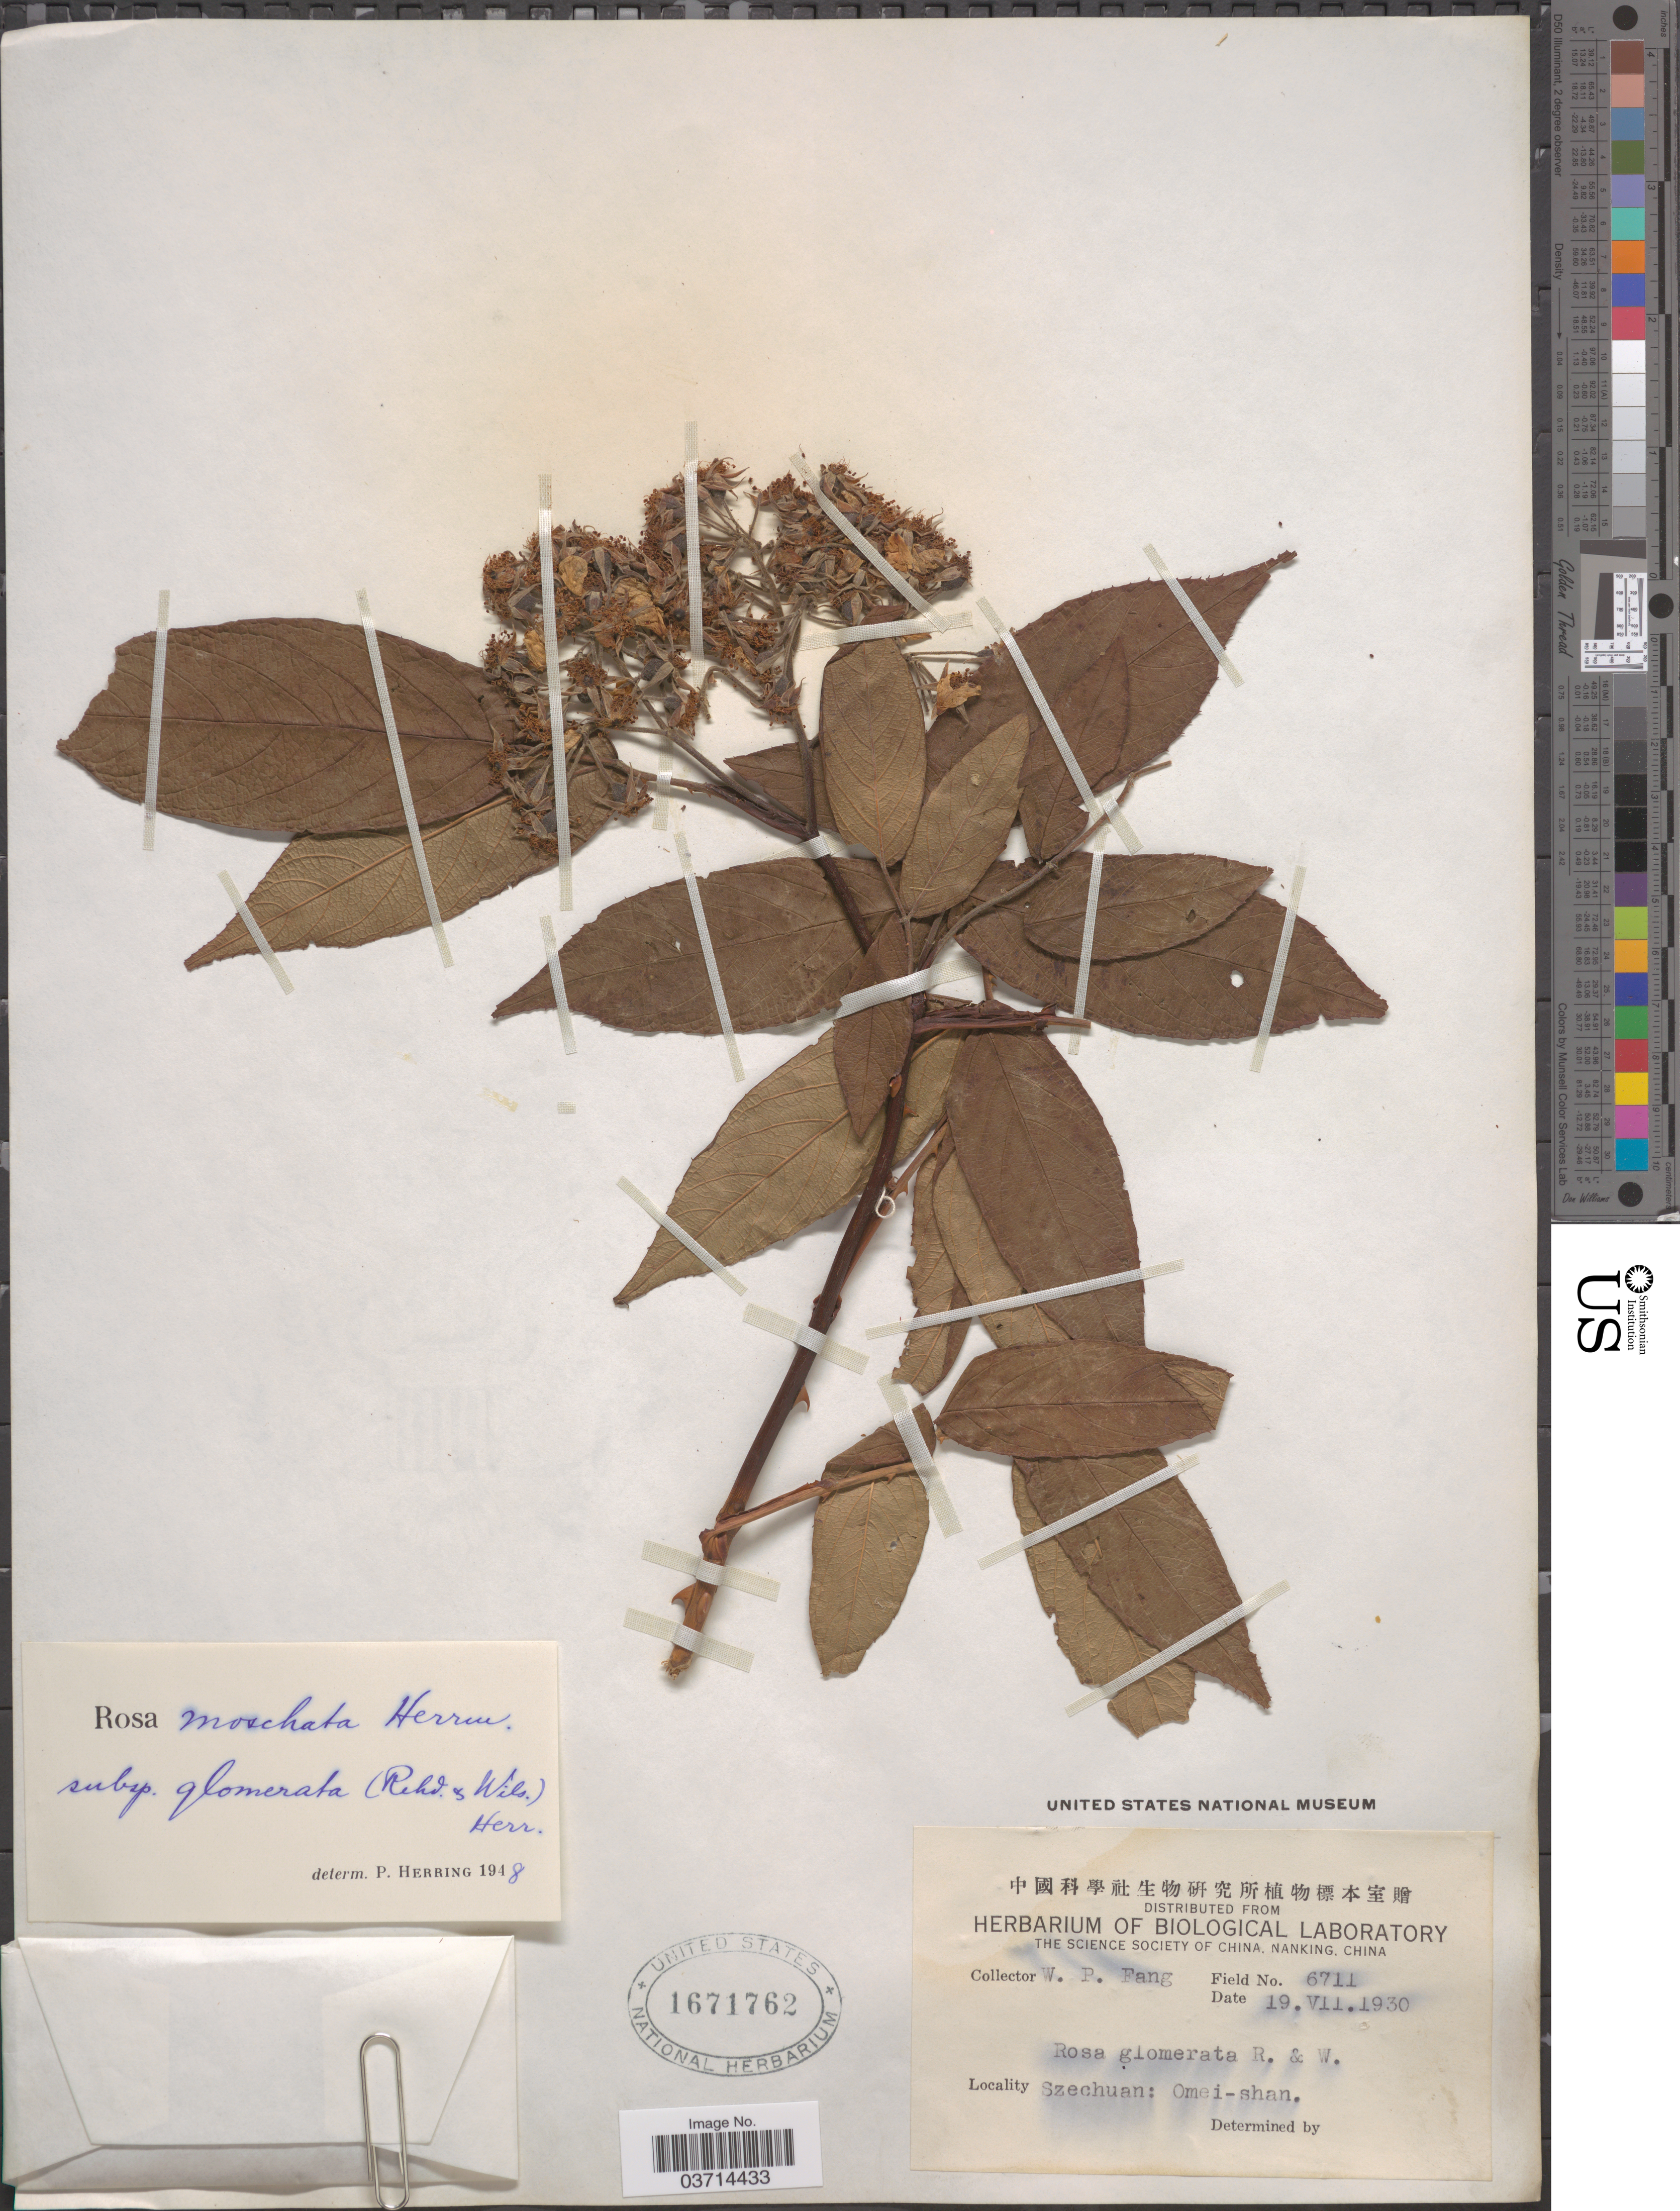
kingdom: Plantae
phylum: Tracheophyta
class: Magnoliopsida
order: Rosales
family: Rosaceae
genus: Rosa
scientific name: Rosa glomerata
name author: Rehder & E.H. Wilson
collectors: W. P. Fang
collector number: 6711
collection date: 1930-07-19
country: China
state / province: Sichuan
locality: Szechuan: Omei-shan.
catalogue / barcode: US 1671762